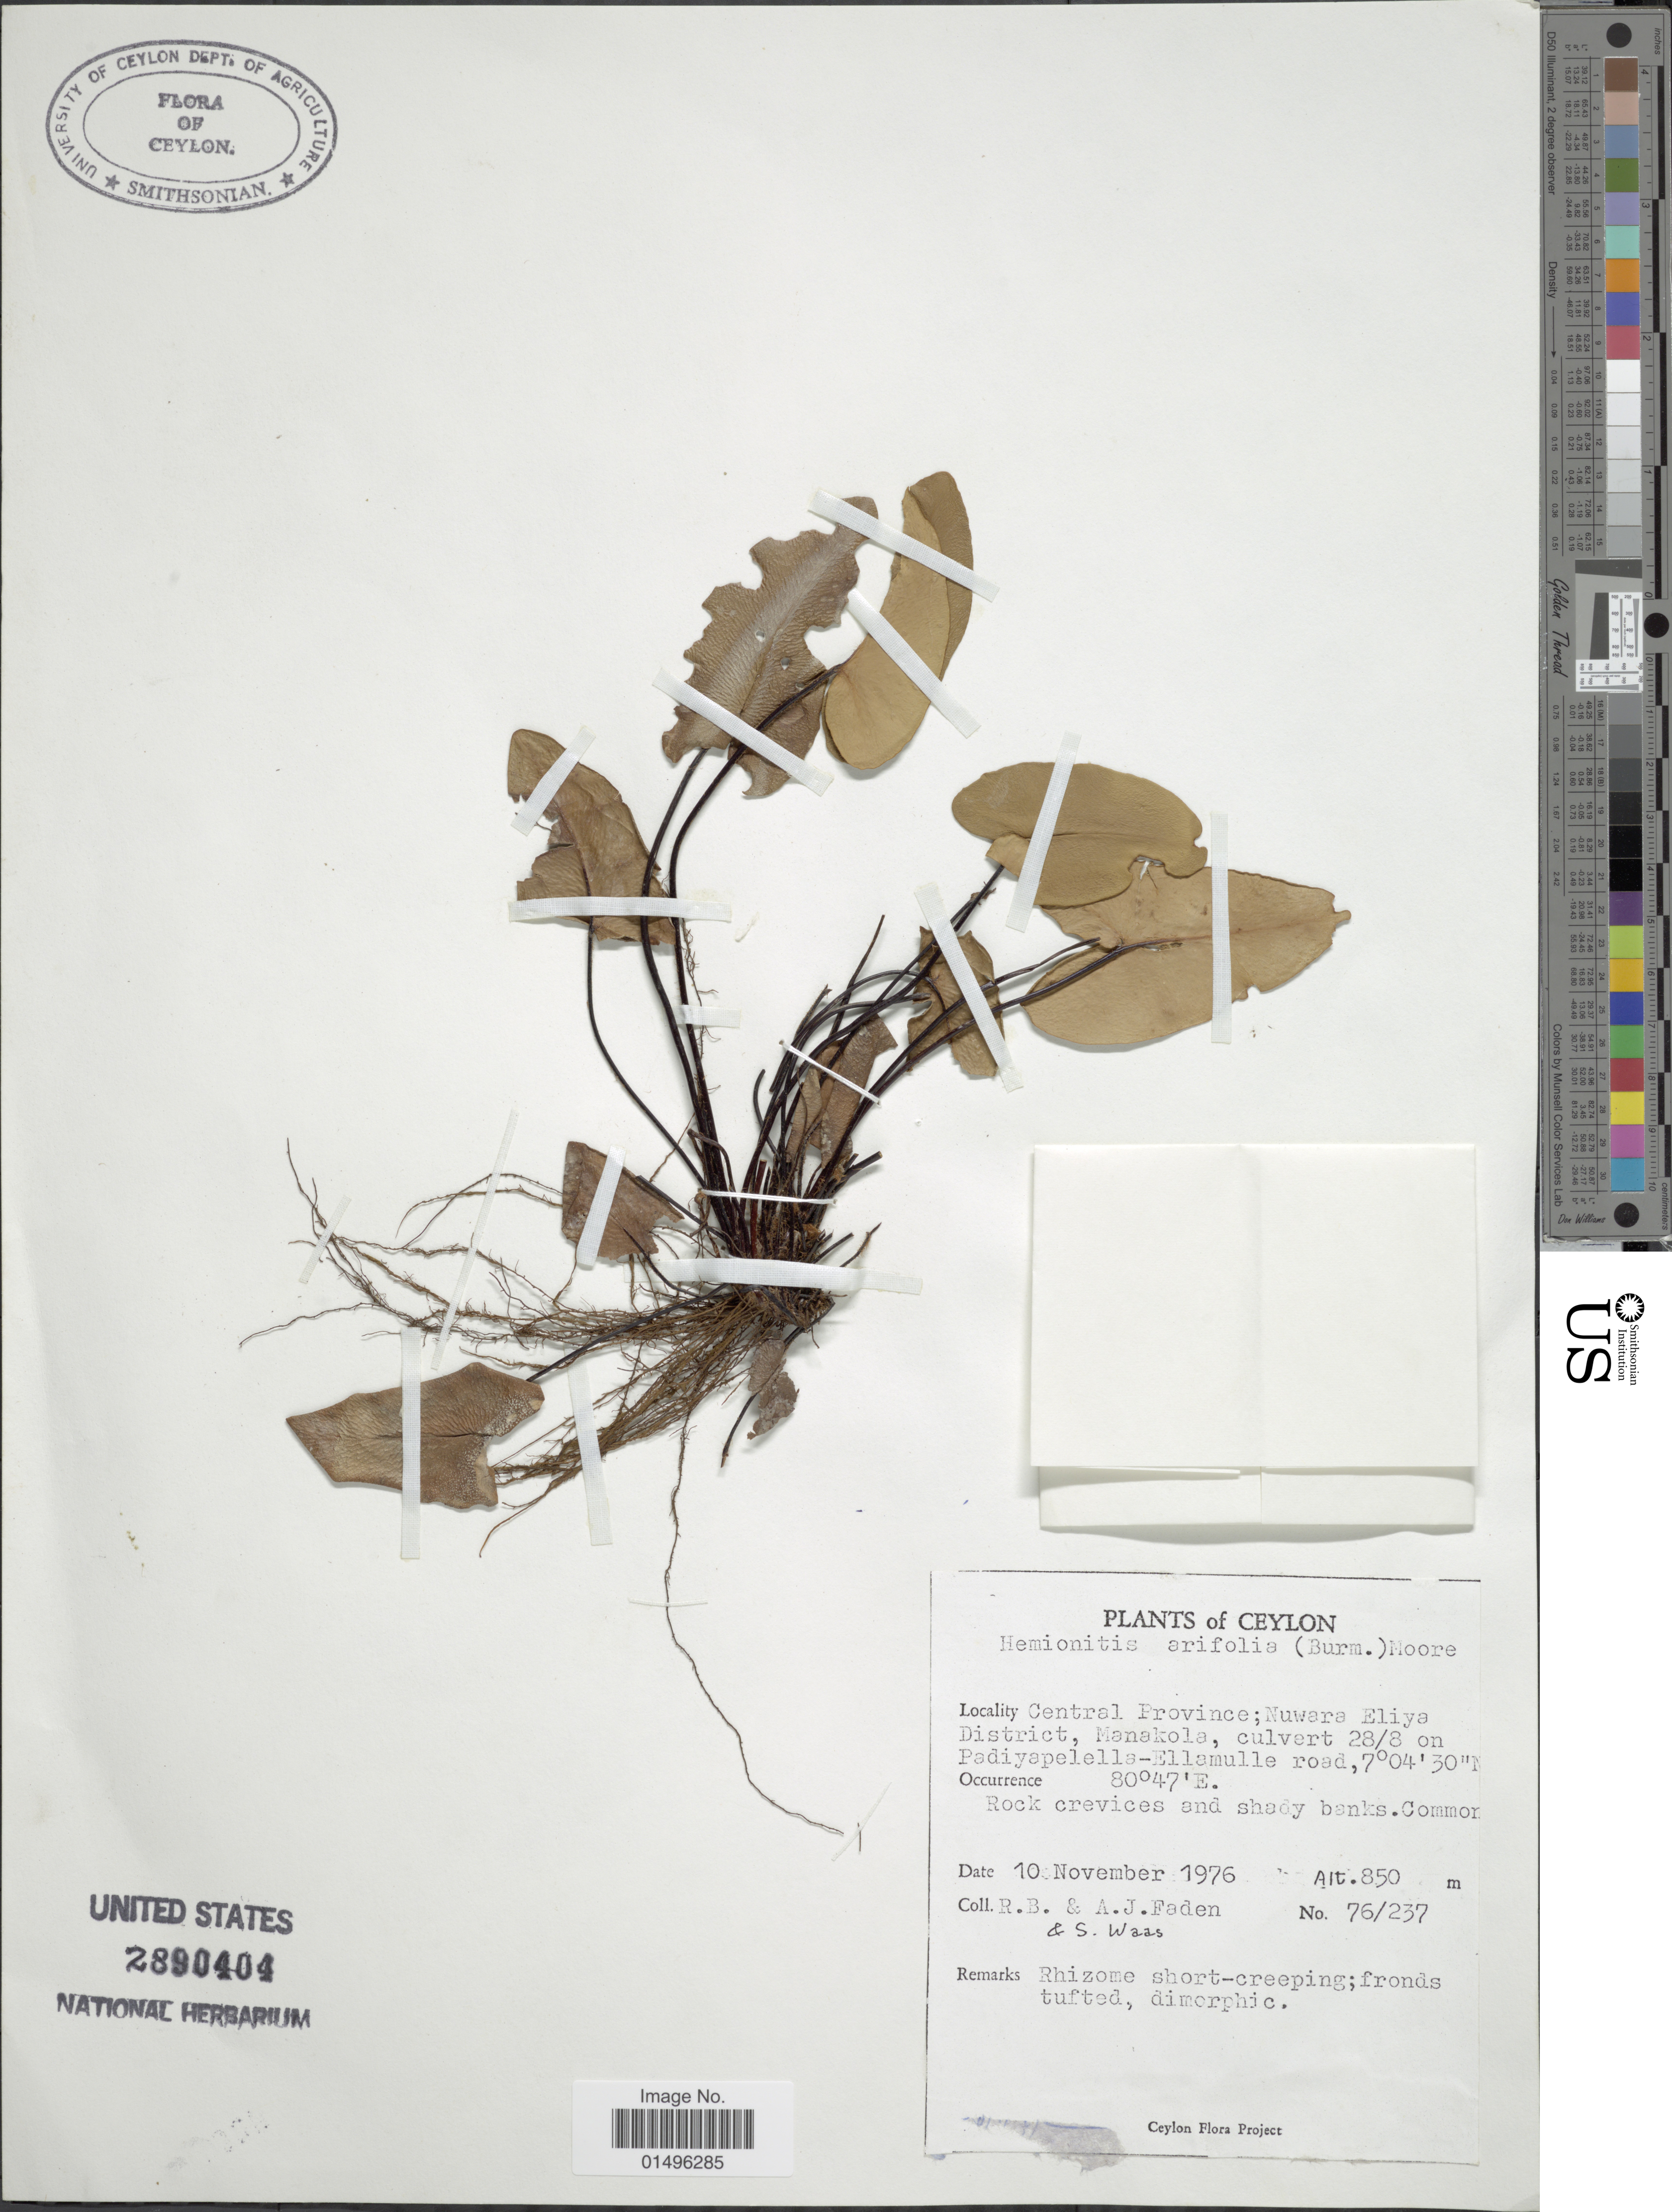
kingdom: Plantae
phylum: Tracheophyta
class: Polypodiopsida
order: Polypodiales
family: Pteridaceae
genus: Parahemionitis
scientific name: Parahemionitis cordata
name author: (Roxb. ex Hook. & Grev.) Fraser-Jenk.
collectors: R. B. Faden, A. J. Faden & S. Waas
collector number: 76/237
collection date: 1976-11-10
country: Sri Lanka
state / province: Central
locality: Ceylon, Central Province; Nuwara Eliya District, Manakola, culvert 28/8 on Padiyapelells-Ellamulle road.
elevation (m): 850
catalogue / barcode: US 2890404